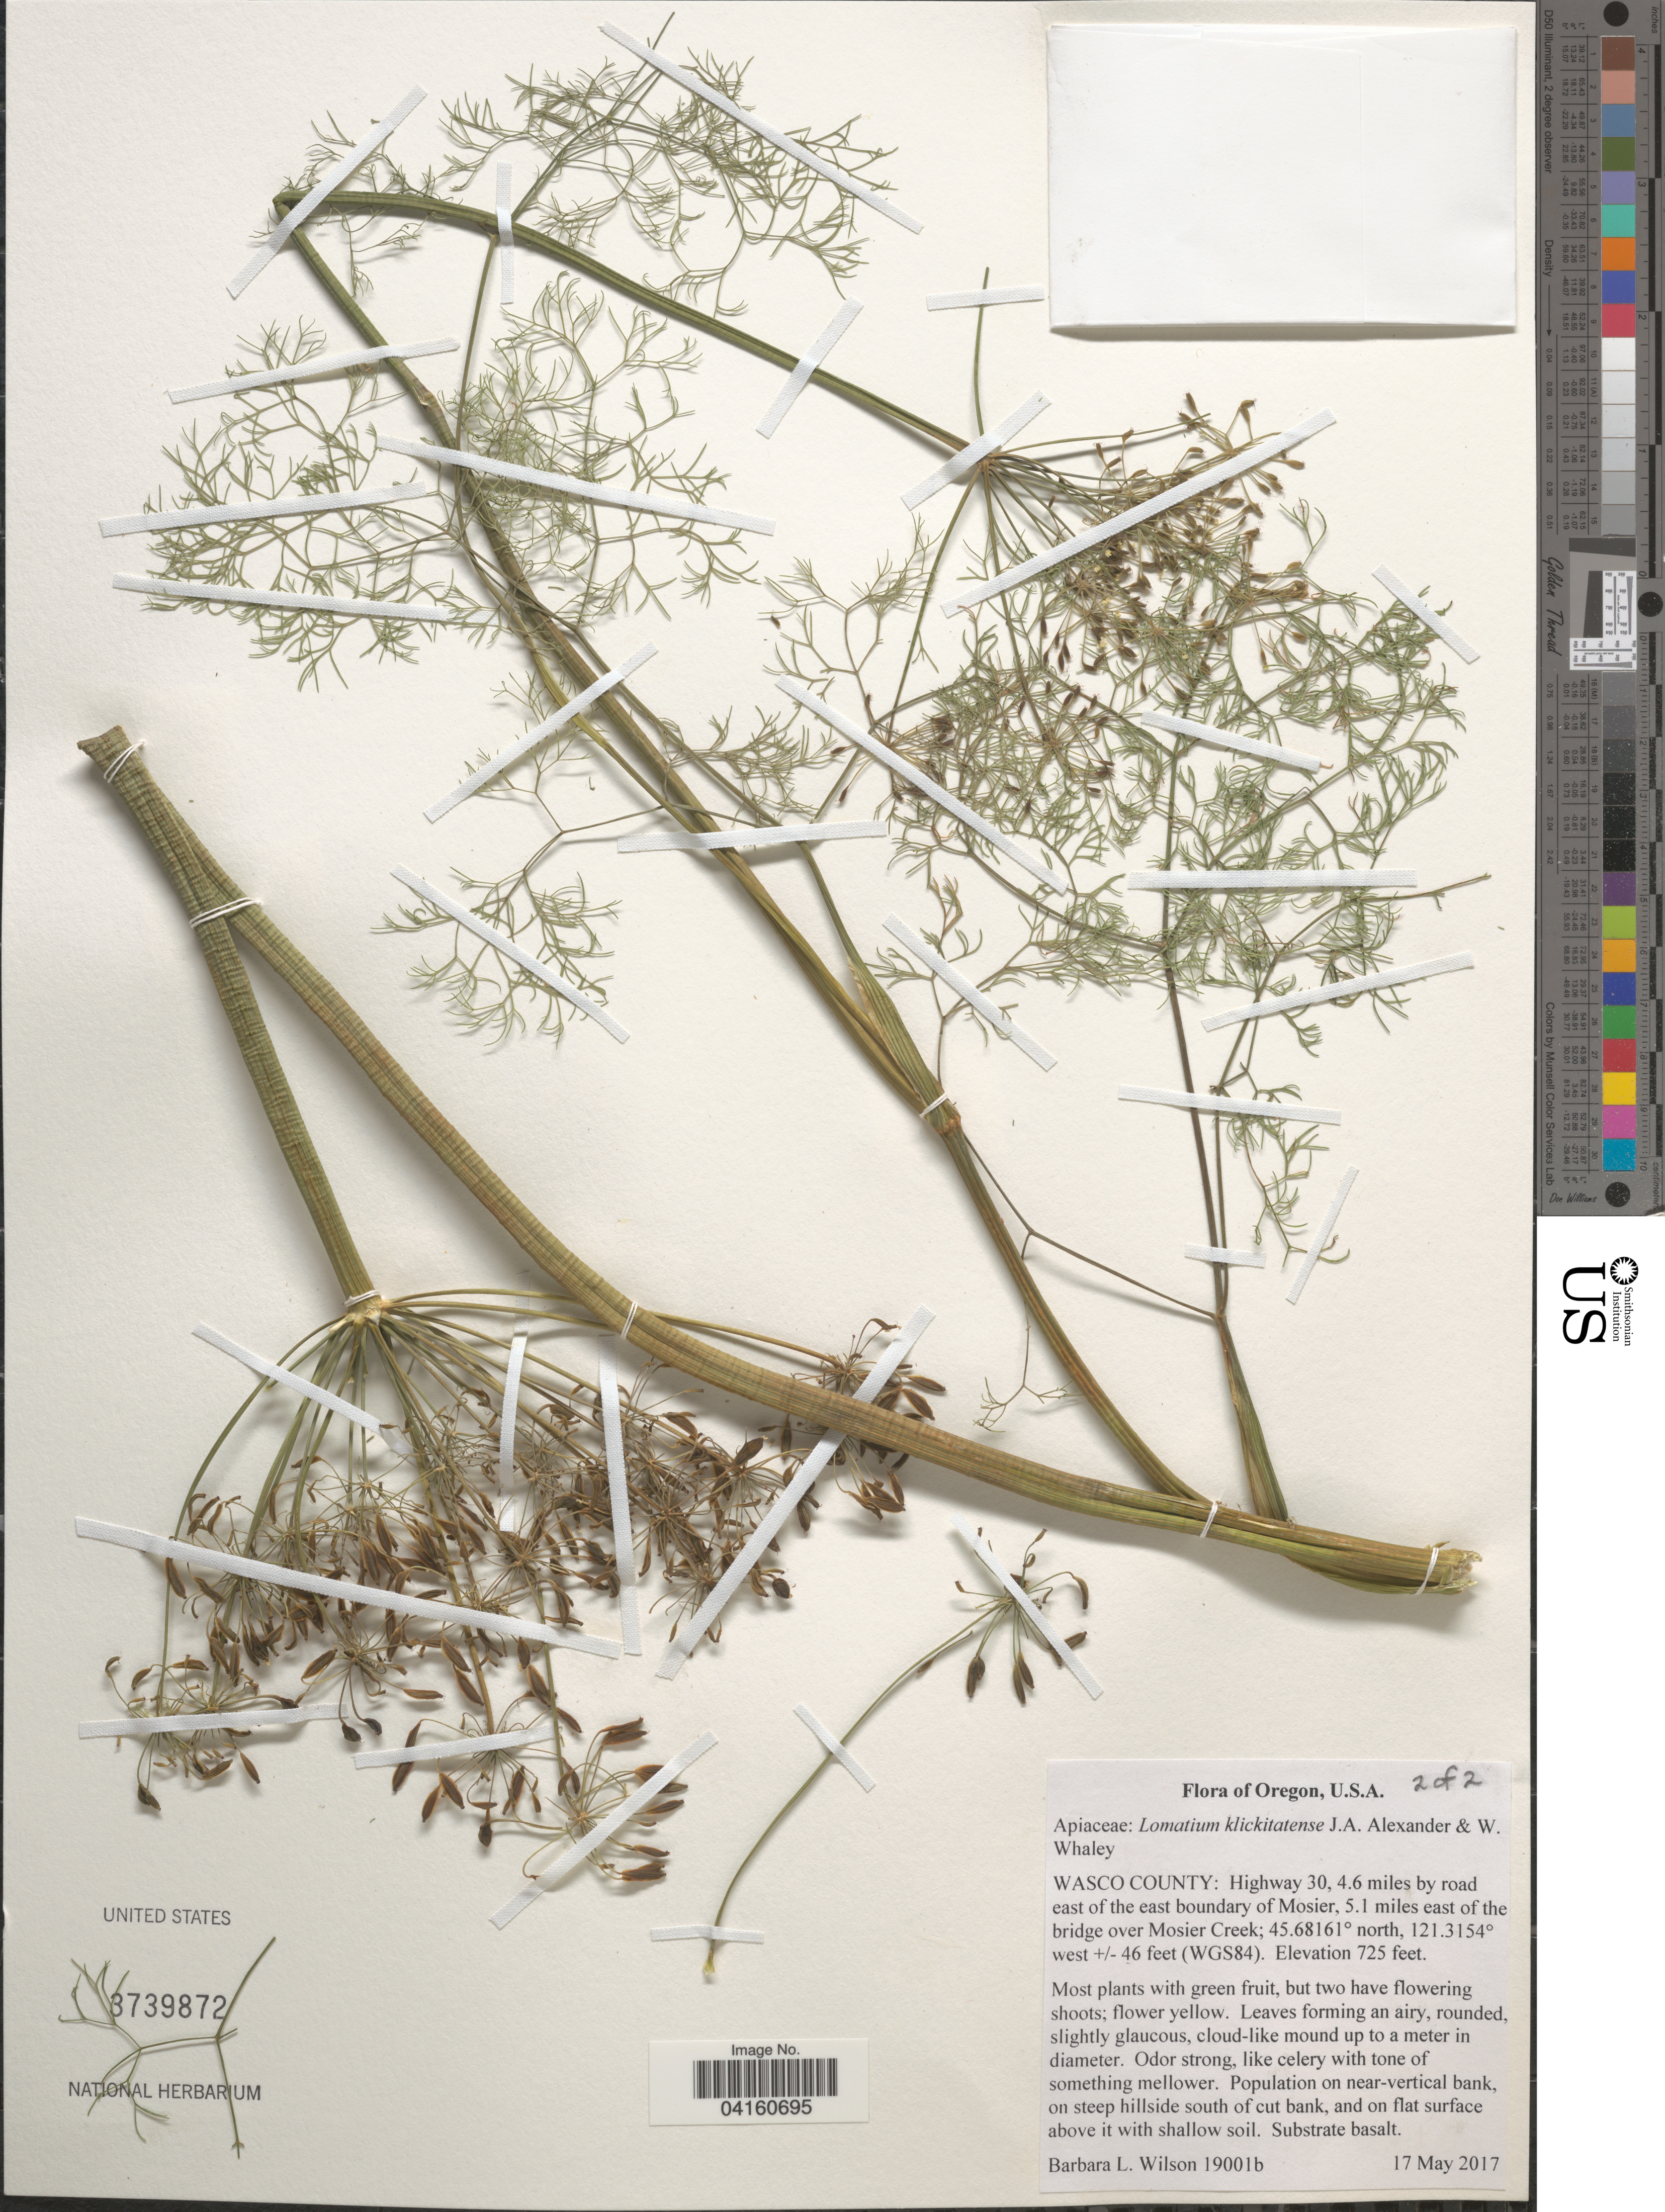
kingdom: Plantae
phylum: Tracheophyta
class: Magnoliopsida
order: Apiales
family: Apiaceae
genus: Lomatium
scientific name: Lomatium klickitatense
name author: J.A. Alexander & W. Whaley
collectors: B. L. Wilson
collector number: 19001b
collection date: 2017-05-17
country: United States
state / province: Oregon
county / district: Wasco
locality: Wasco County: Highway 30, 4.6 miles by road east of the east boundary of Mosier, 5.1 miles east of the bridge over Mosier Creek. (WGS84).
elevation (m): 221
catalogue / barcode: US 3739872